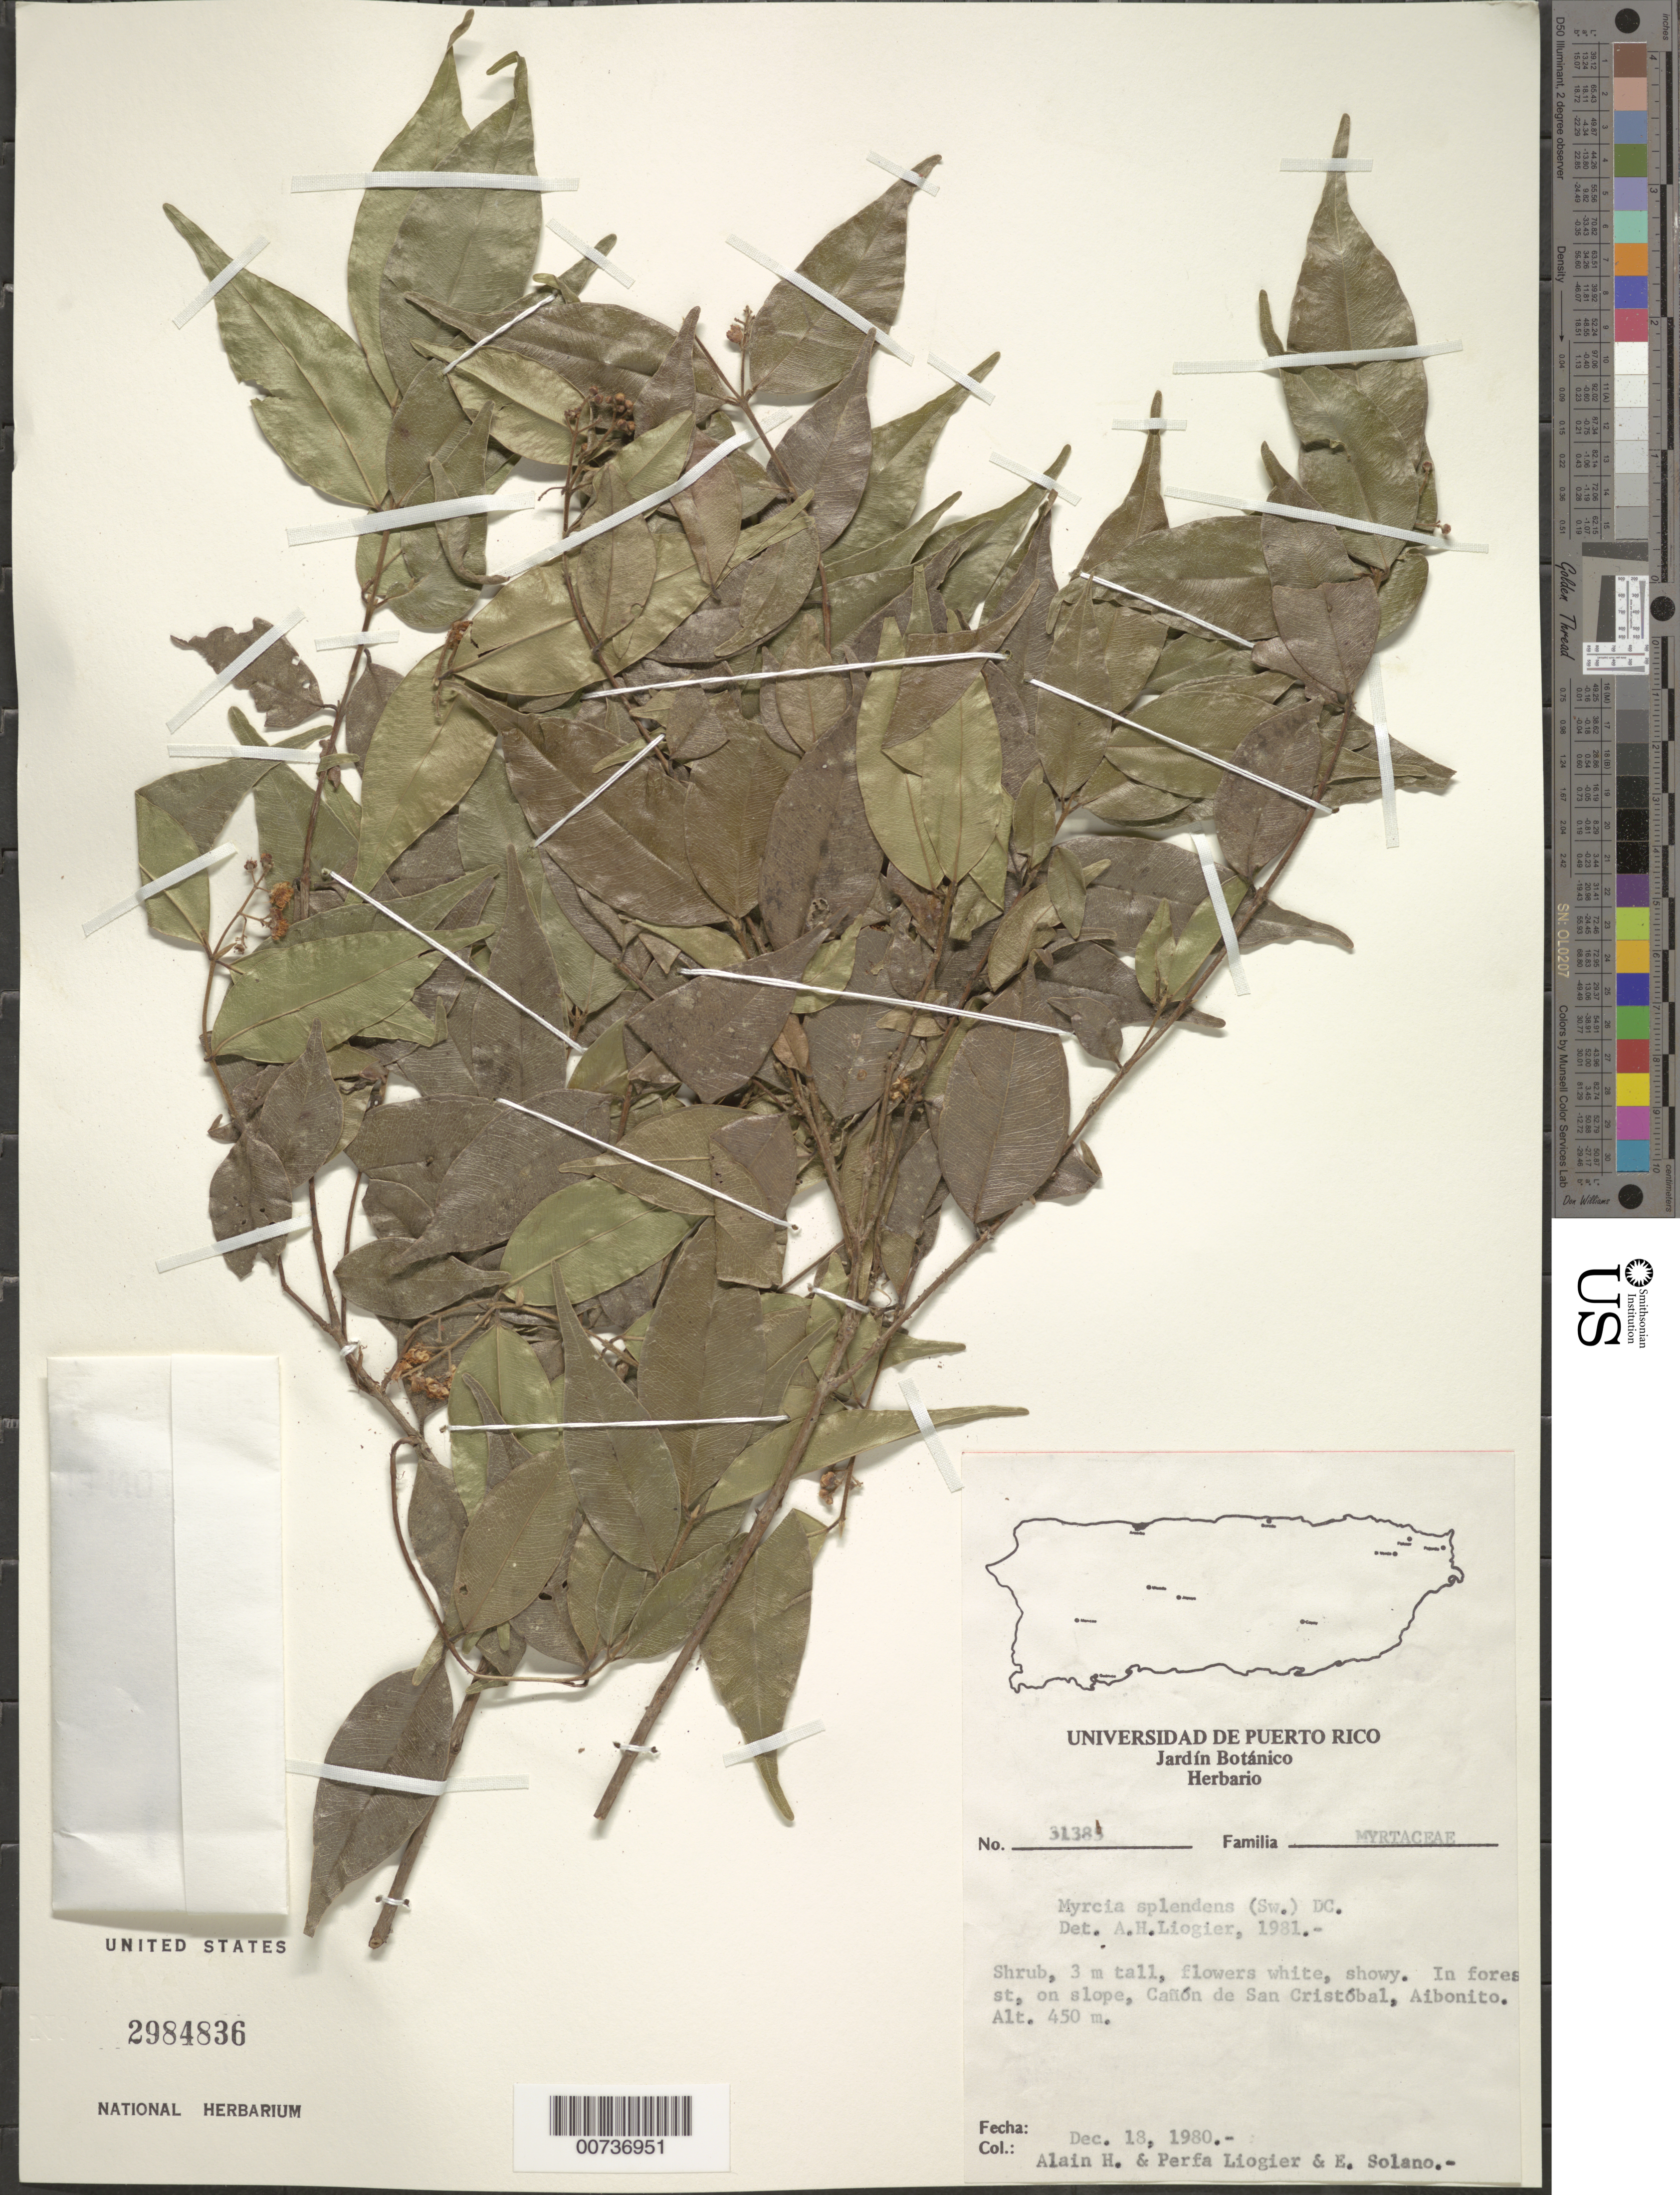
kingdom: Plantae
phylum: Tracheophyta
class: Magnoliopsida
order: Myrtales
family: Myrtaceae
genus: Myrcia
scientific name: Myrcia splendens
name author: (Sw.) DC.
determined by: Liogier, Alain H.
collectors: A. H. Liogier, M. P. Liogier & E. Solano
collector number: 31385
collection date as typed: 18 Dec 1980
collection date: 1980-12-18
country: Puerto Rico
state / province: Abonito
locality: Cañon de San Cristobal, Aibonito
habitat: In forest, on slope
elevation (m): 450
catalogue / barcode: US 2984836